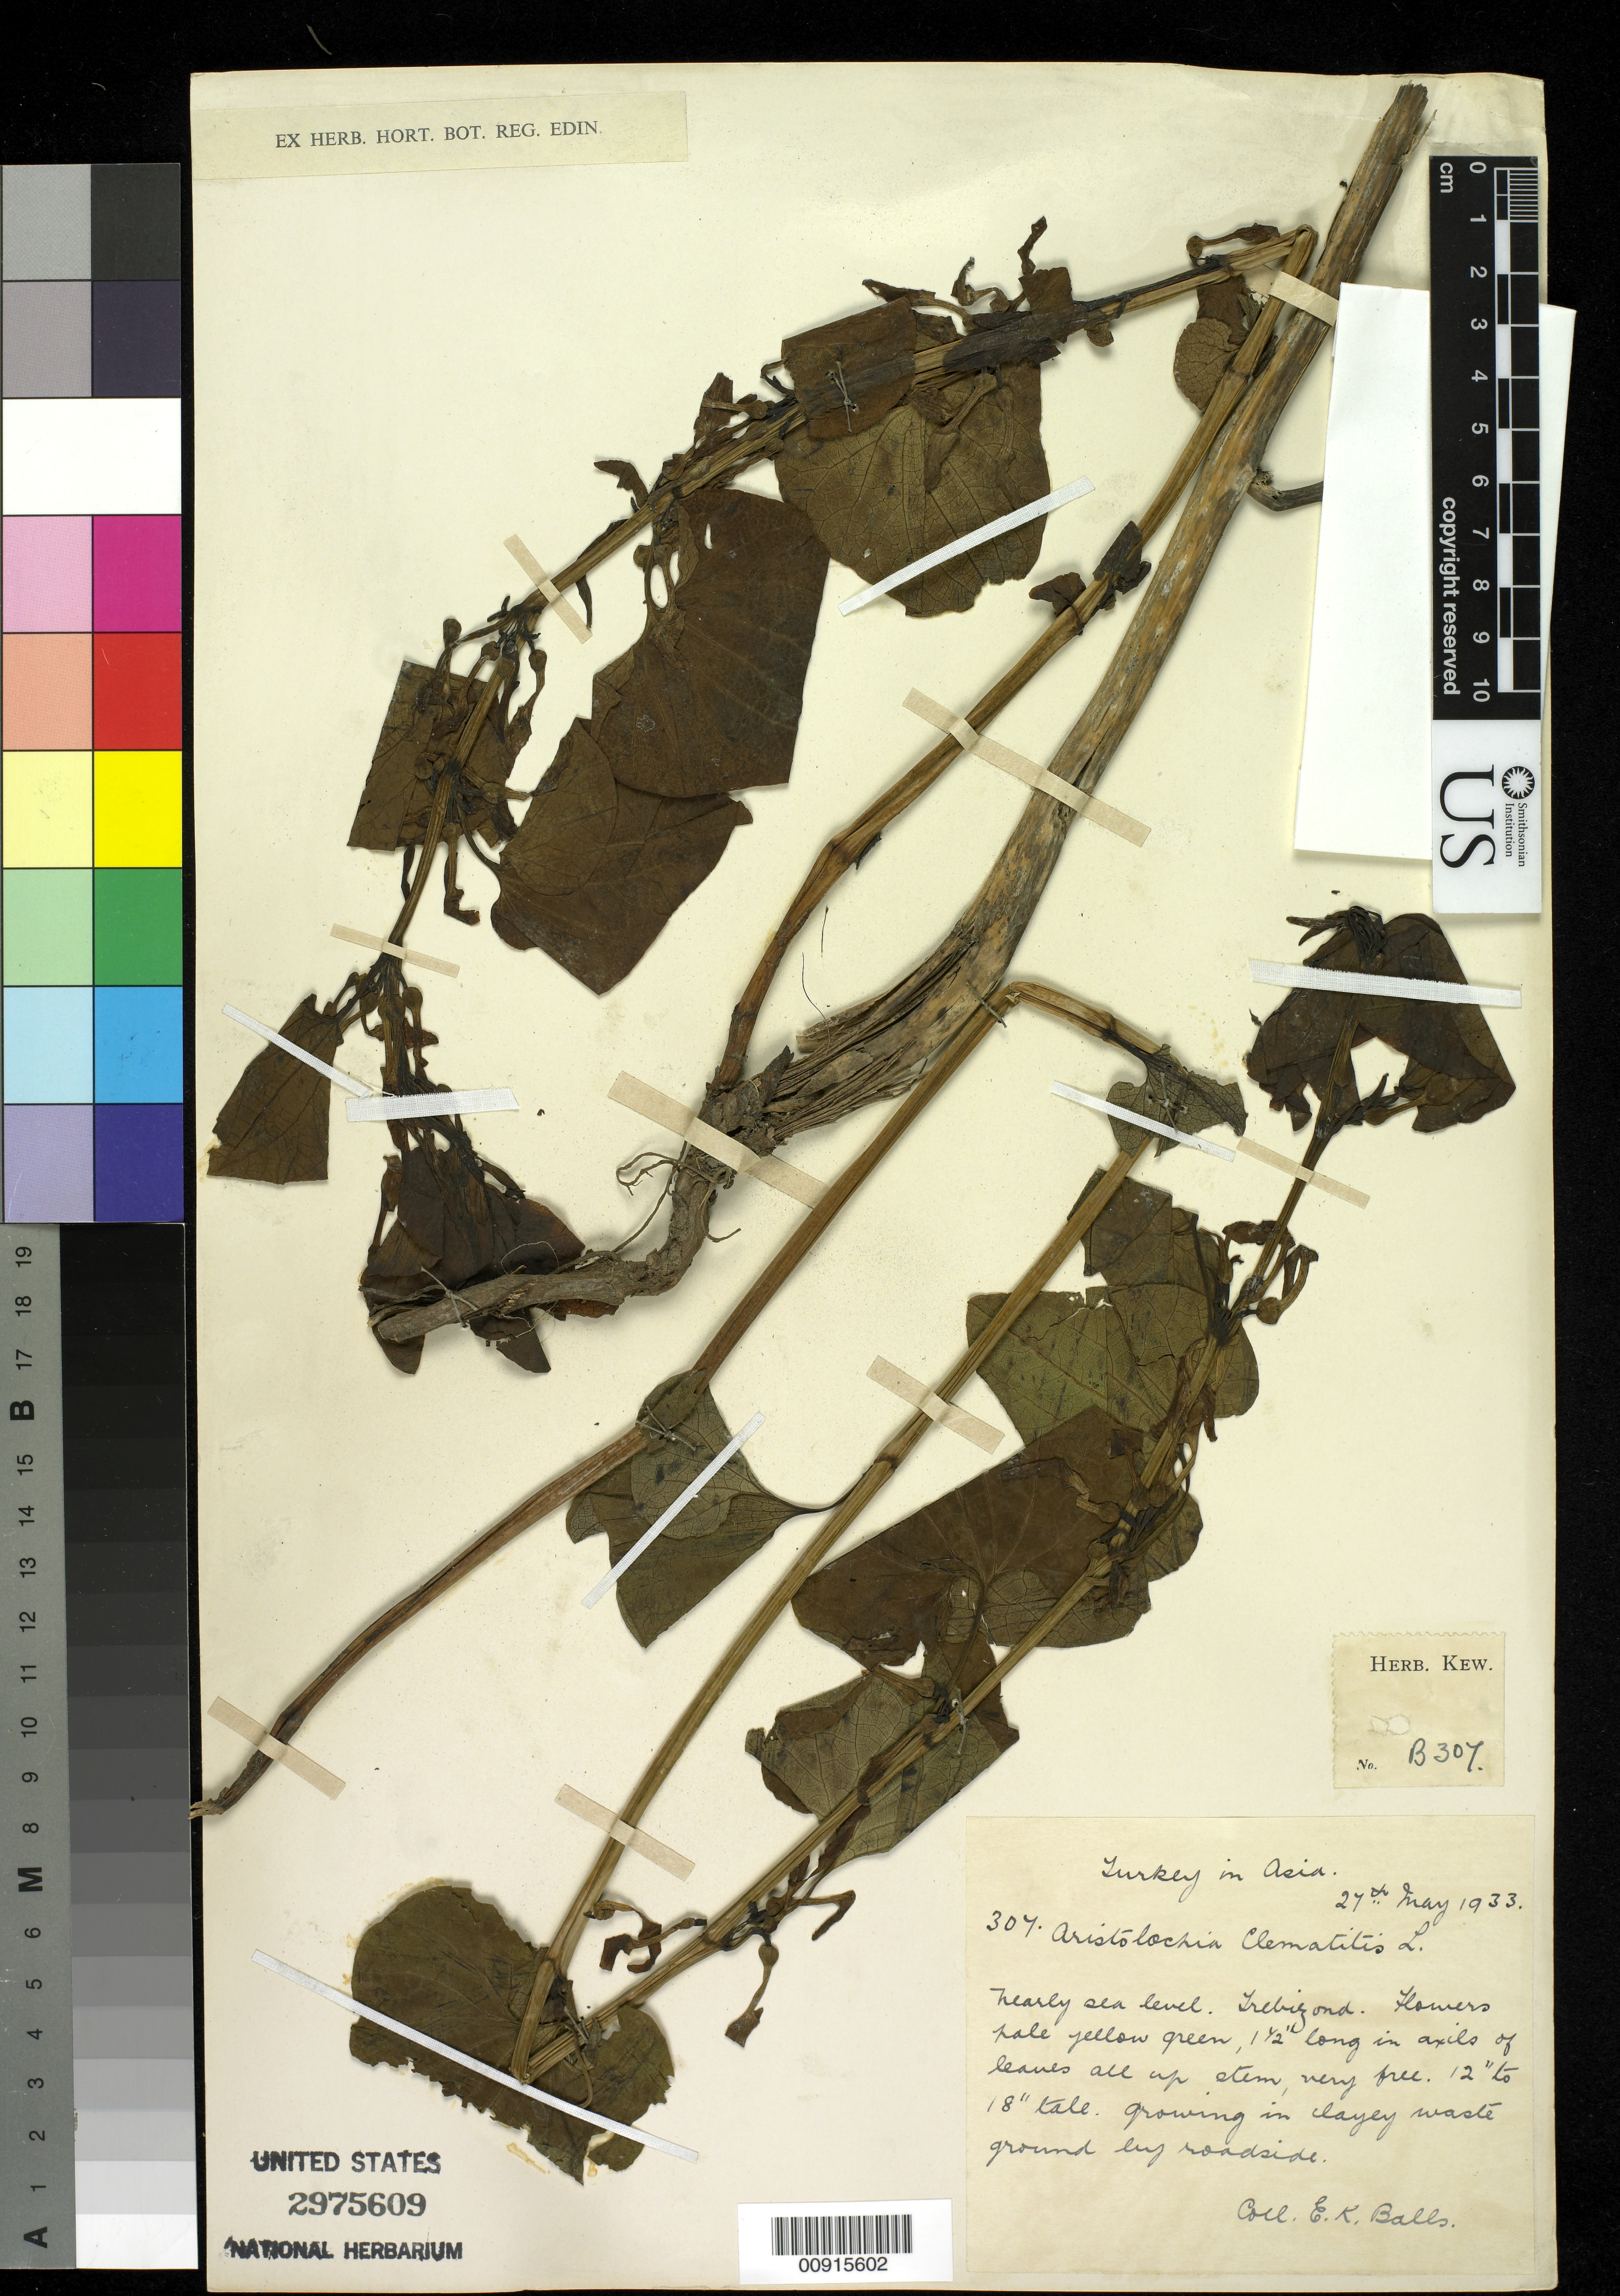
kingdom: Plantae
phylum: Tracheophyta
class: Magnoliopsida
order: Piperales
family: Aristolochiaceae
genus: Aristolochia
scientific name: Aristolochia clematitis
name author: L.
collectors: E. K. Balls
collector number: B 307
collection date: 1933-05-27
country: Turkey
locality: Trebizond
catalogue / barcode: US 2975609